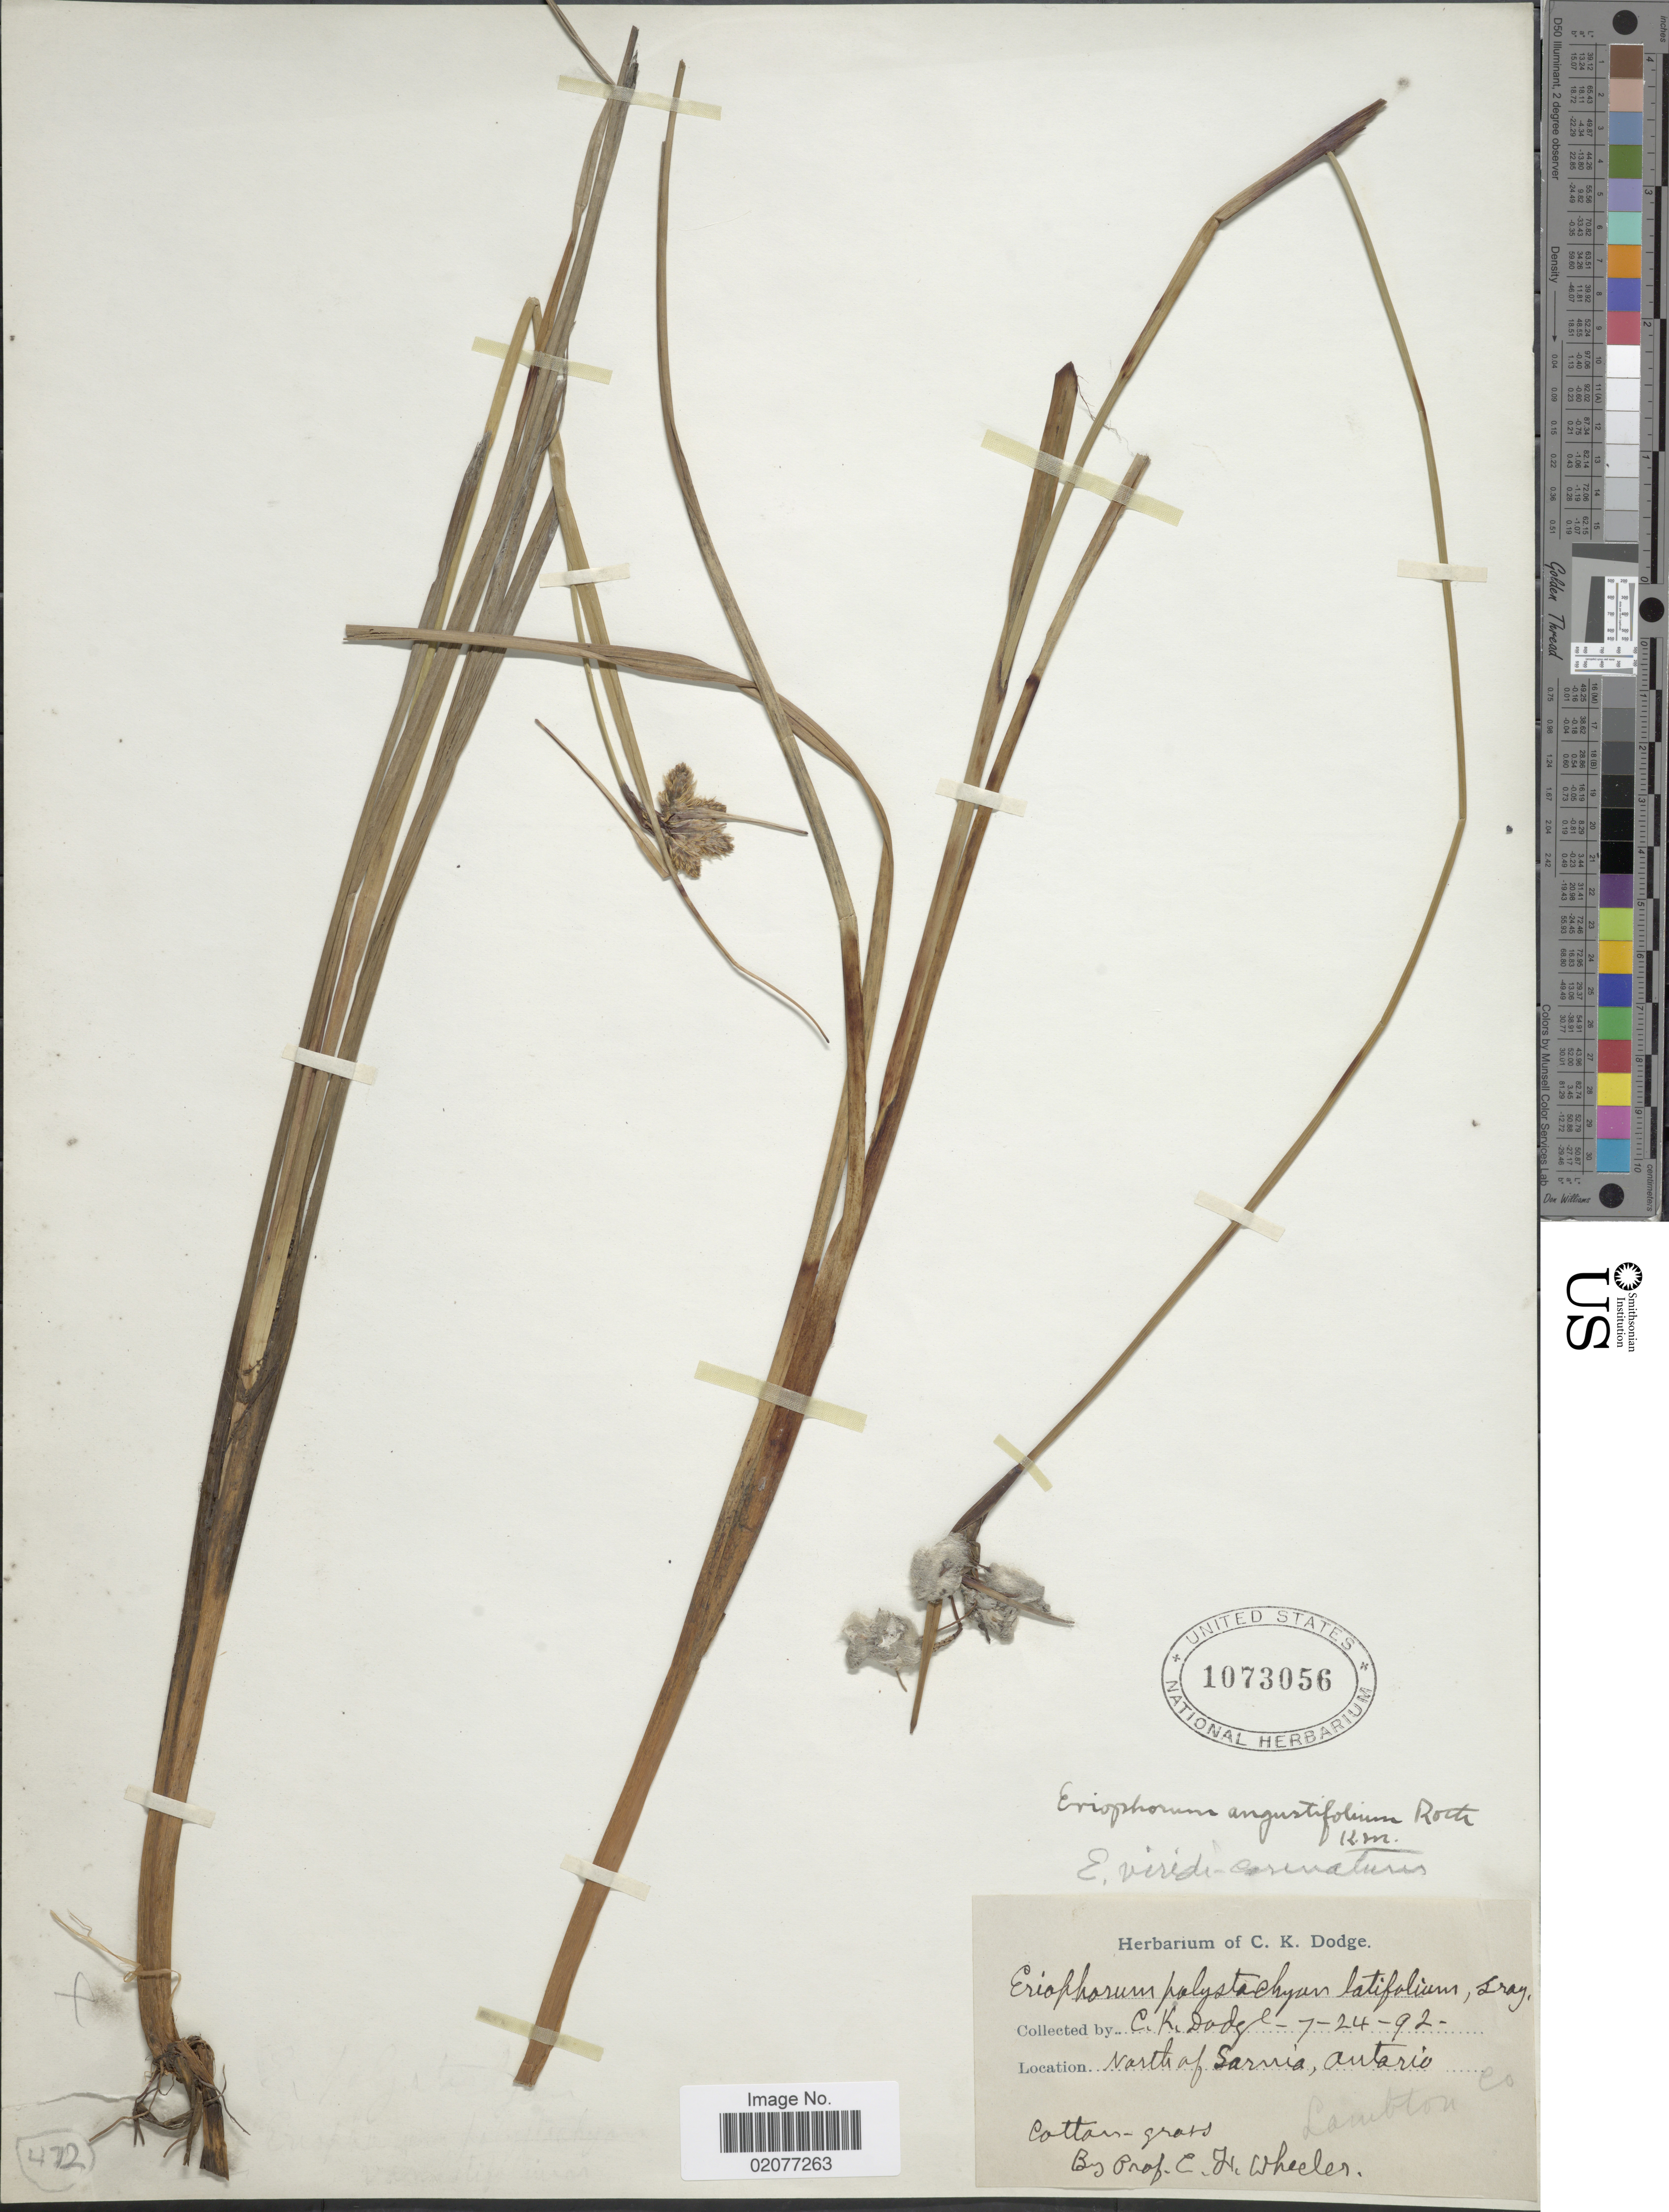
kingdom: Plantae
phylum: Tracheophyta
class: Liliopsida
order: Poales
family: Cyperaceae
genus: Eriophorum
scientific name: Eriophorum angustifolium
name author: Honck.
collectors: C. Dodge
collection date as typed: Transcribed d/m/y: 24/7/92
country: Canada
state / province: Ontario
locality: North of Sarnia, Ontario.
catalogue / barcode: US 1073056